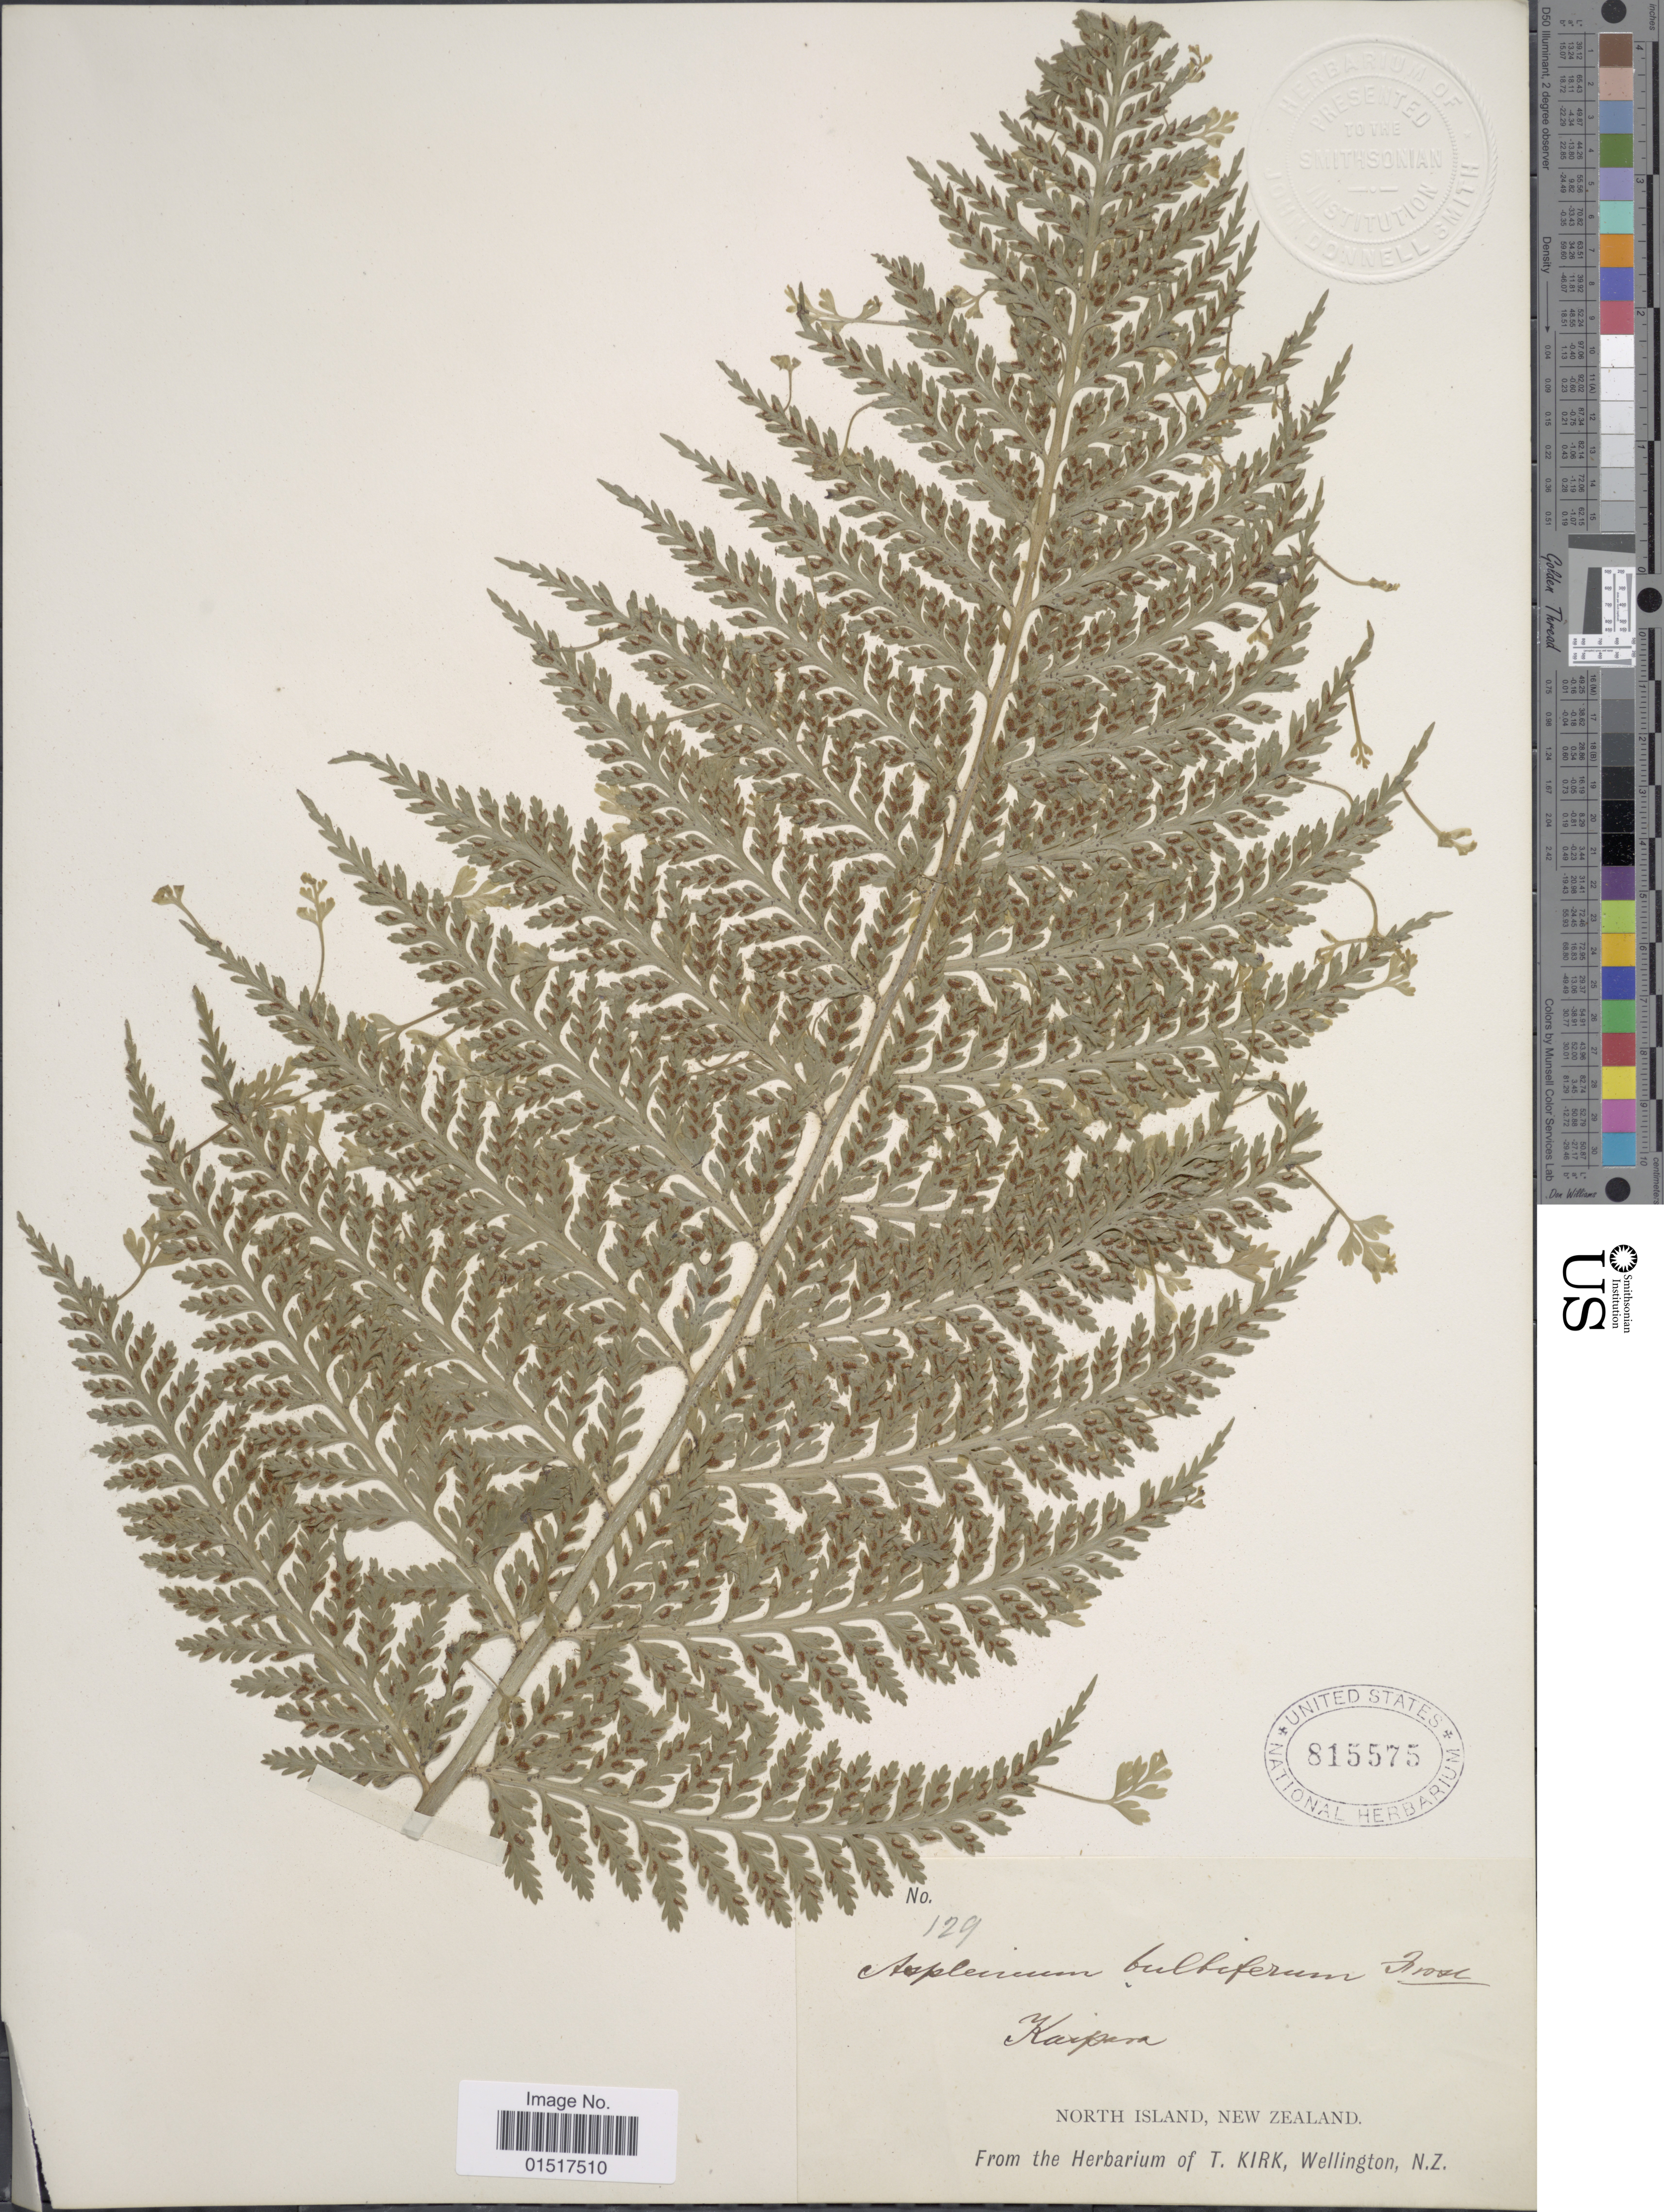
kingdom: Plantae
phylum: Tracheophyta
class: Polypodiopsida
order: Polypodiales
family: Aspleniaceae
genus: Asplenium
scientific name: Asplenium bulbiferum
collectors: ex herb. T. Kirk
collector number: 129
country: New Zealand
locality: Kaipara, North Island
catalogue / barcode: US 815575